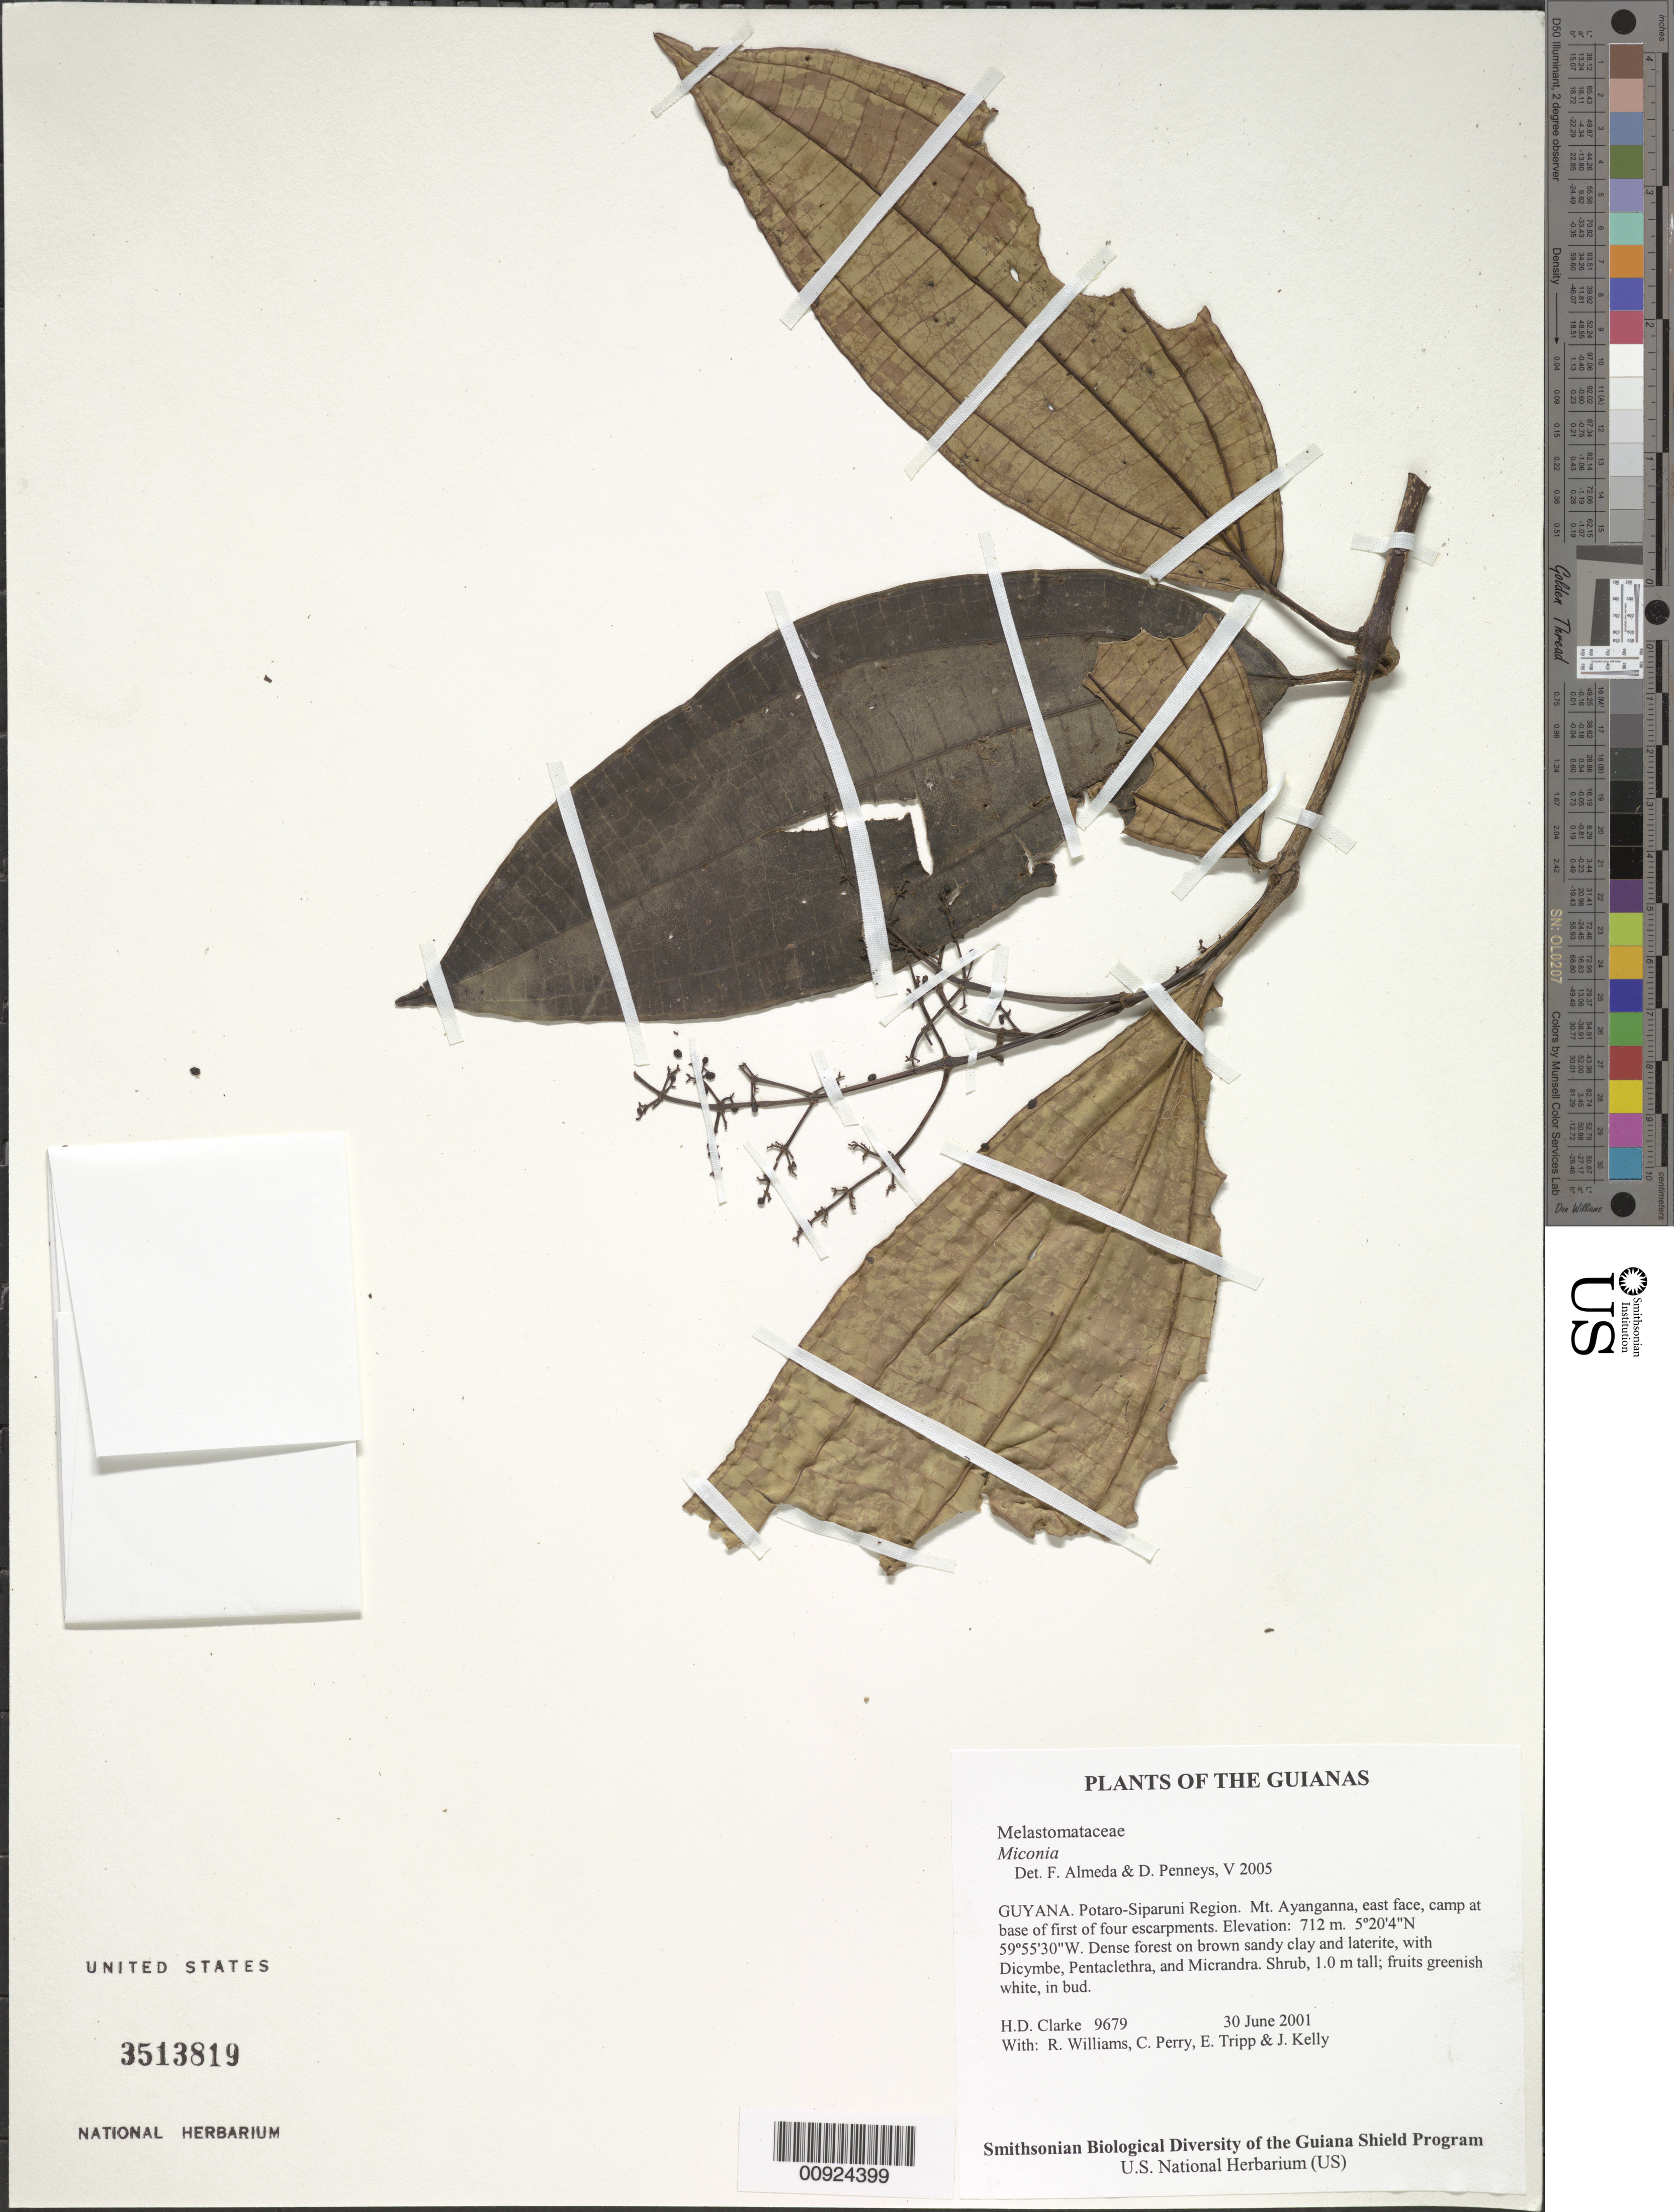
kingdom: Plantae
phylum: Tracheophyta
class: Magnoliopsida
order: Myrtales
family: Melastomataceae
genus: Miconia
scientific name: Miconia sp.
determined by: Almeda, F.; Penneys, D. S.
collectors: H. D. Clarke, R. Williams, C. Perry, E. Tripp & J. Kelly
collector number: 9679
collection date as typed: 30 June 2001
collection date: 2001-06-30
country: Guyana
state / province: Potaro-Siparuni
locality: Mt. Ayanganna, east face, camp at base of first of four escarpments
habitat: Dense forest on brown sandy clay and laterite, with Dicymbe, Pentaclethra, and Micrandra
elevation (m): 712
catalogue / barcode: US 3513819